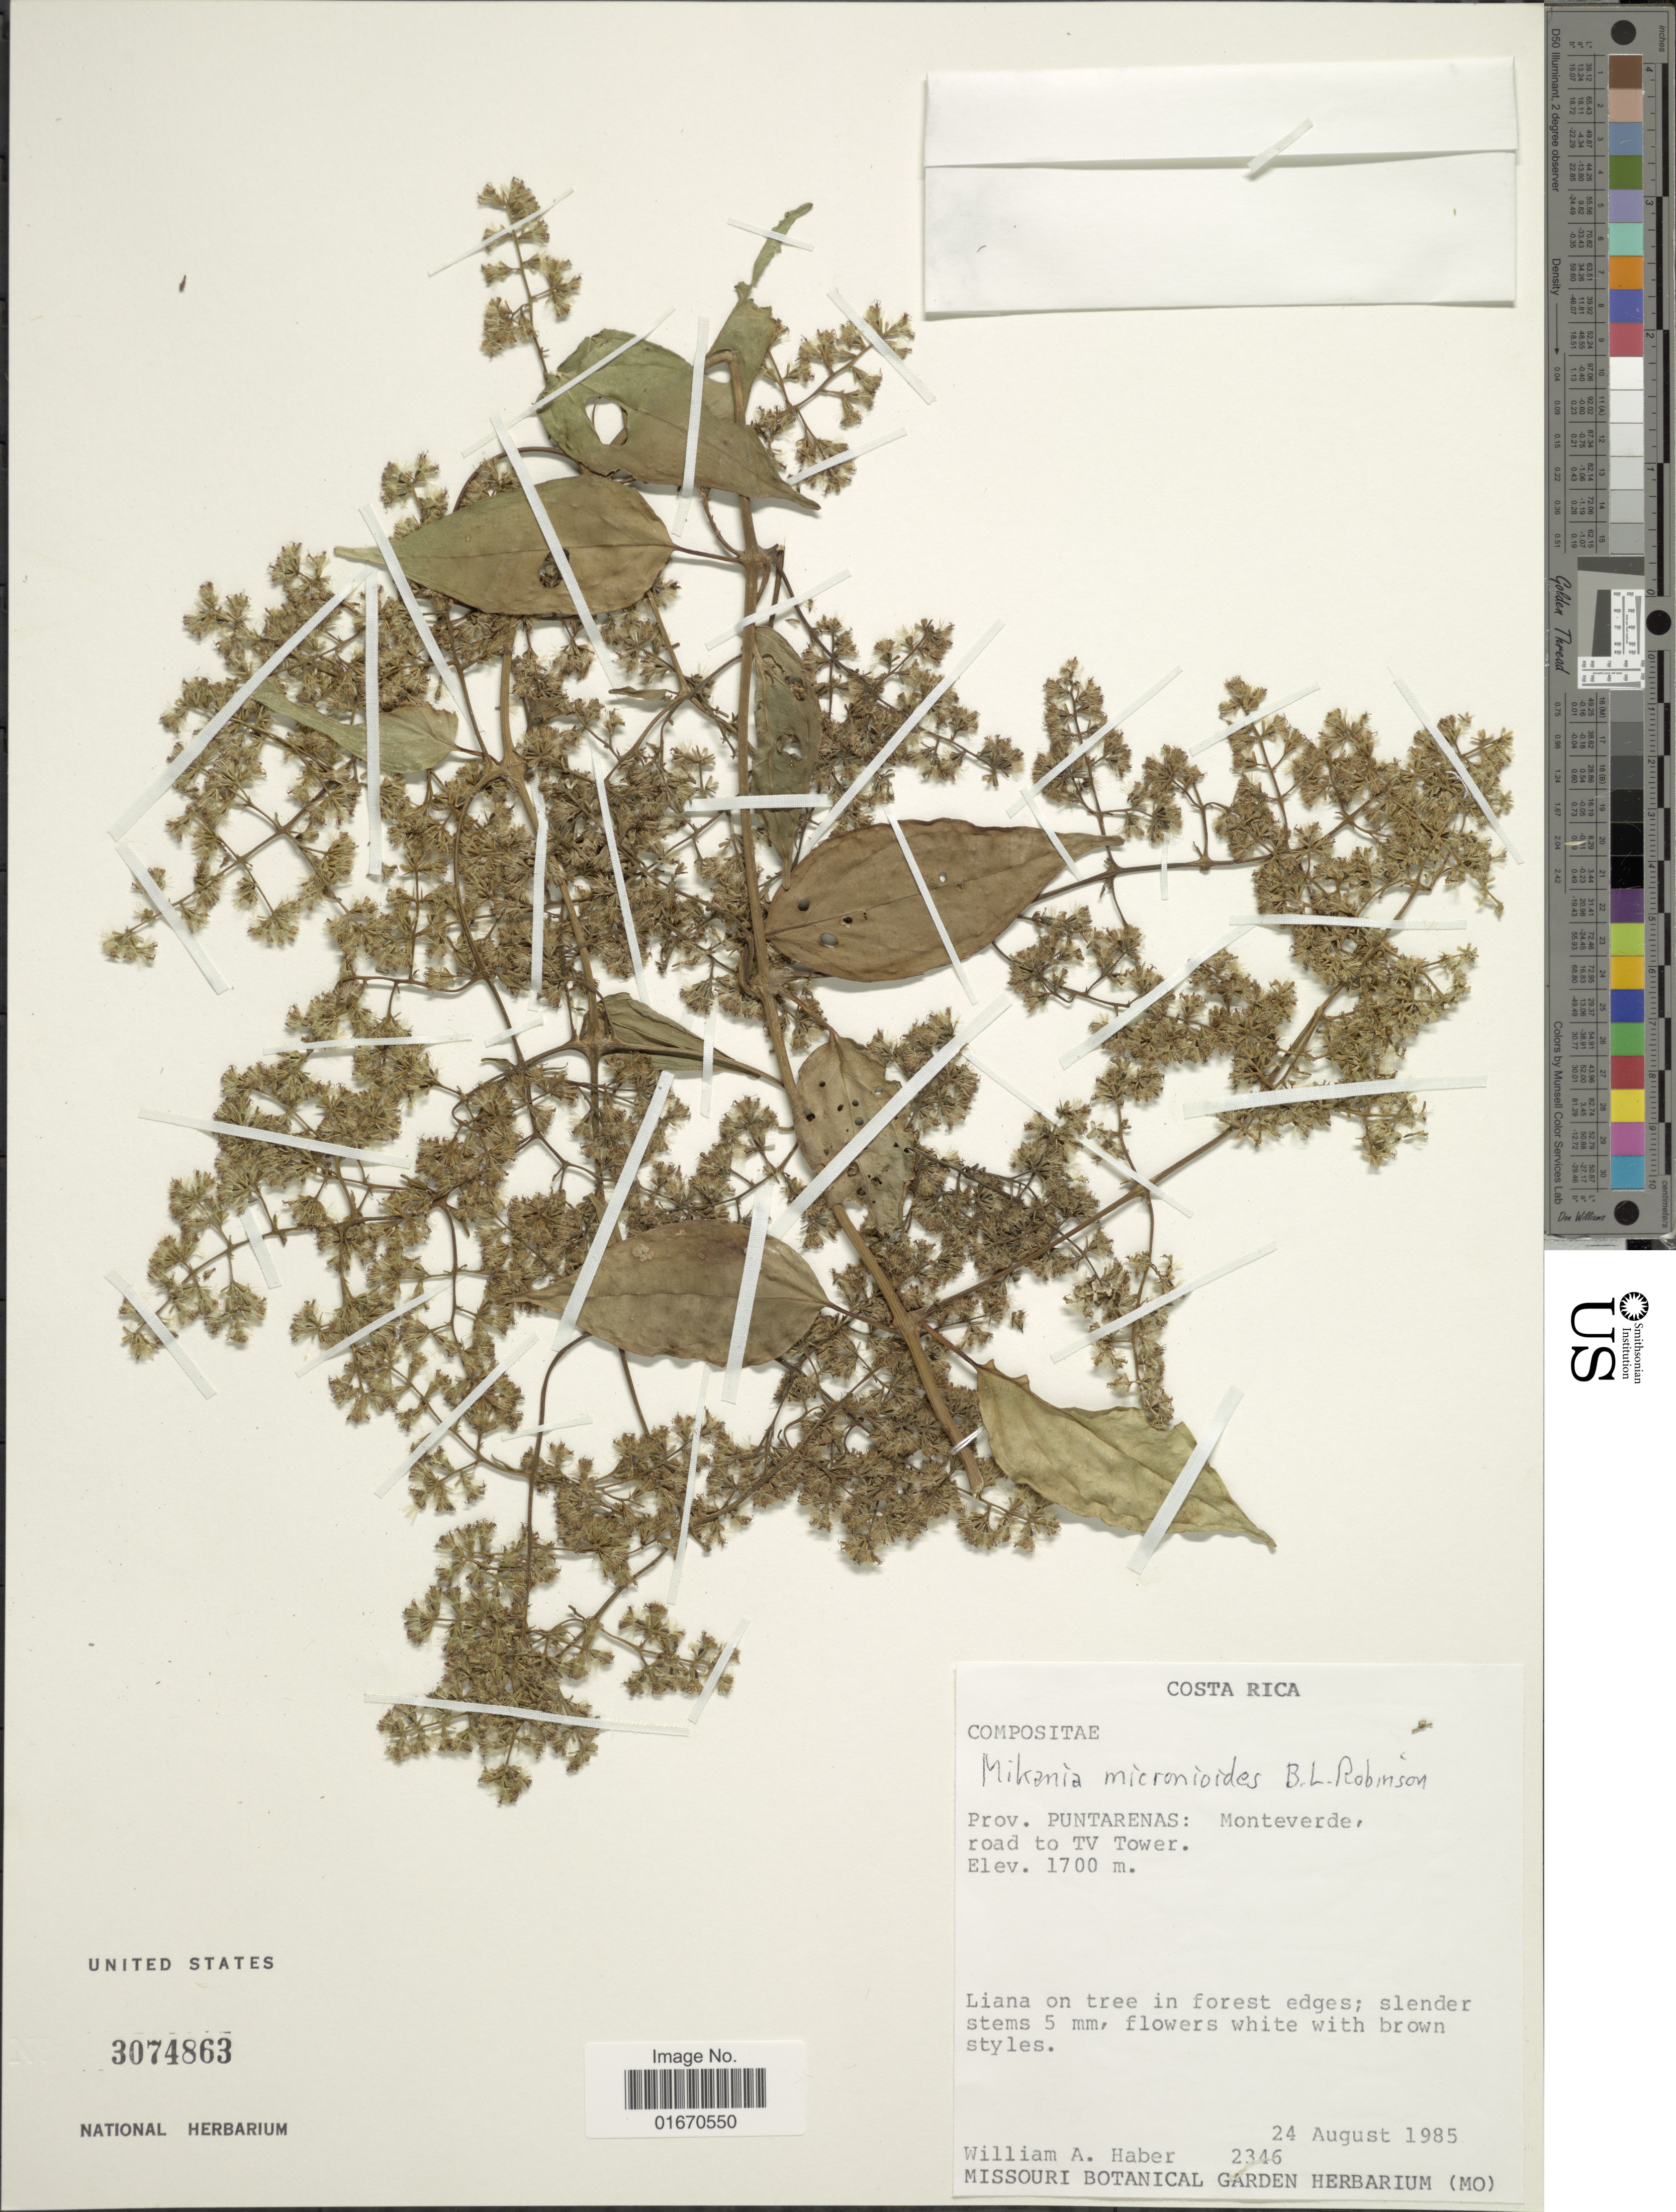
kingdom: Plantae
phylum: Tracheophyta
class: Magnoliopsida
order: Asterales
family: Asteraceae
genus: Mikania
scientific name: Mikania miconioides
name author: B.L. Rob.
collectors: W. A. Haber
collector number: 2346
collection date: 1985-08-24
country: Costa Rica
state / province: Puntarenas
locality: Monteverde, road to TV Tower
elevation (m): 1700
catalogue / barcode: US 3074863